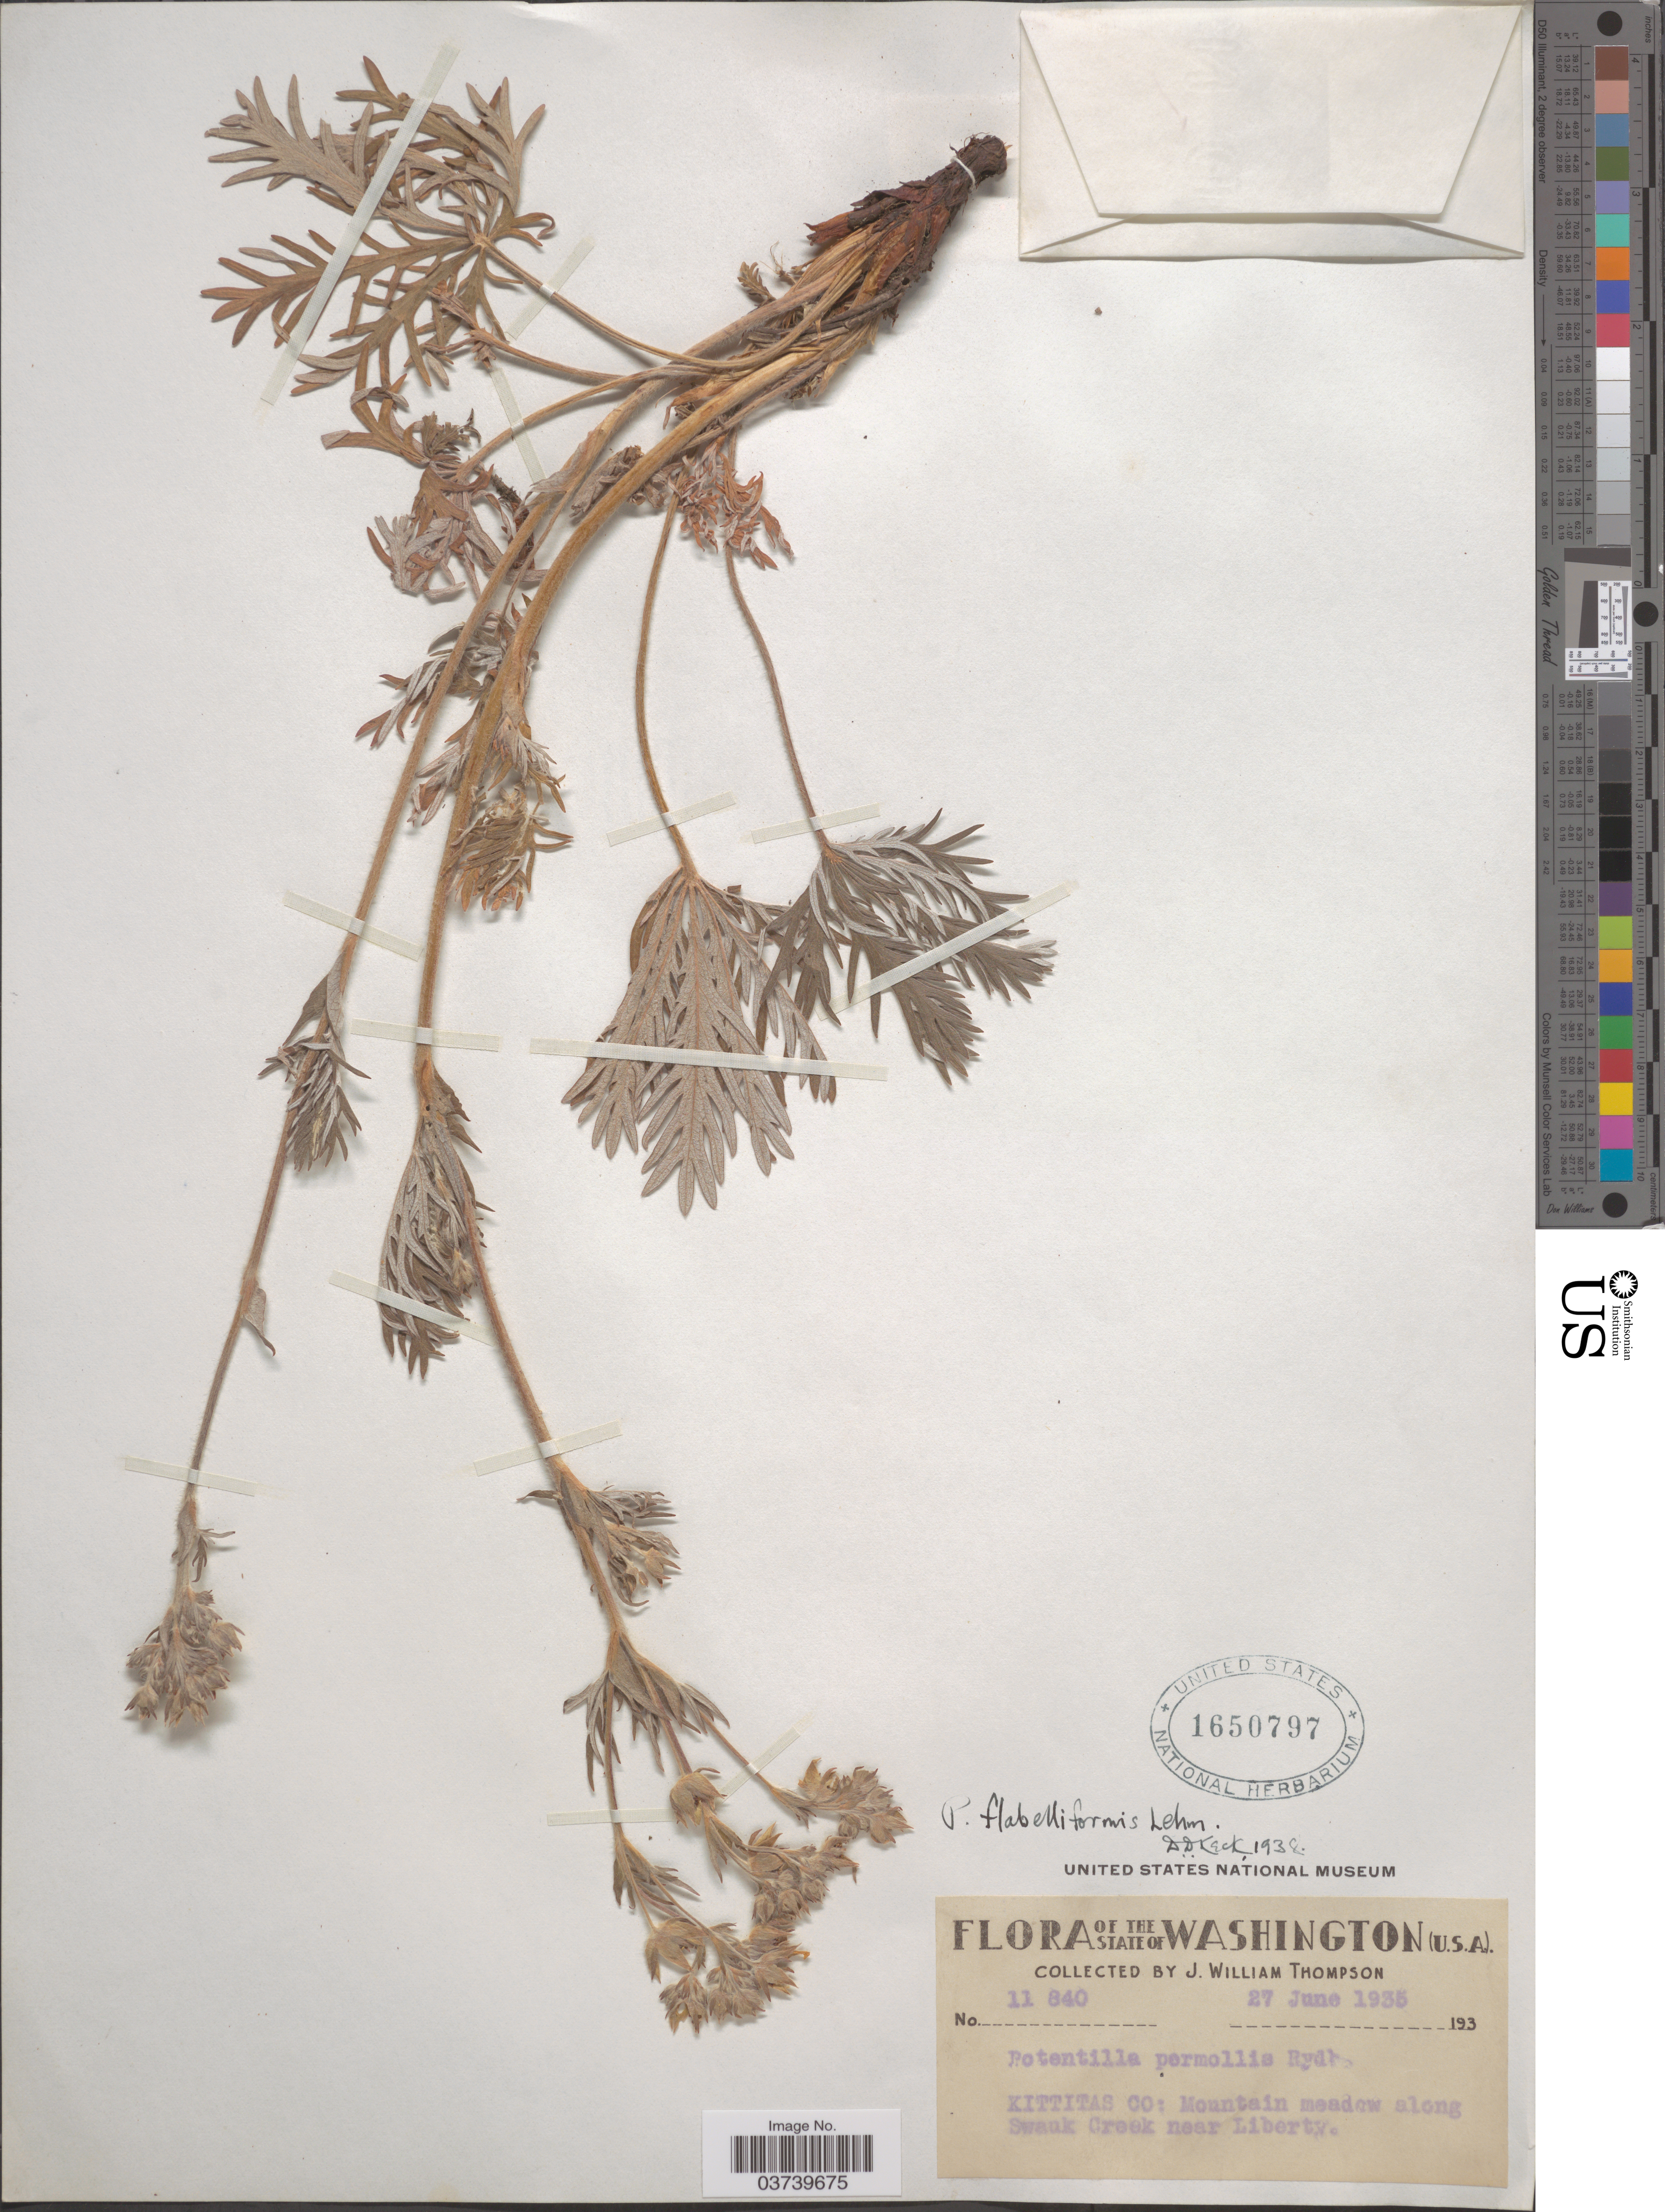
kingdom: Plantae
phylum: Tracheophyta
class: Magnoliopsida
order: Rosales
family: Rosaceae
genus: Potentilla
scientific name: Potentilla gracilis var. flabelliformis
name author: (Lehm.) Nutt.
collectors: J. W. Thompson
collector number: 11 840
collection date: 1935-06-27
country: United States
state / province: Washington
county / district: Kittitas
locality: Kittitas Co: Mountain meadow along Swauk Creek near Liberty.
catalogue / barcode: US 1650797